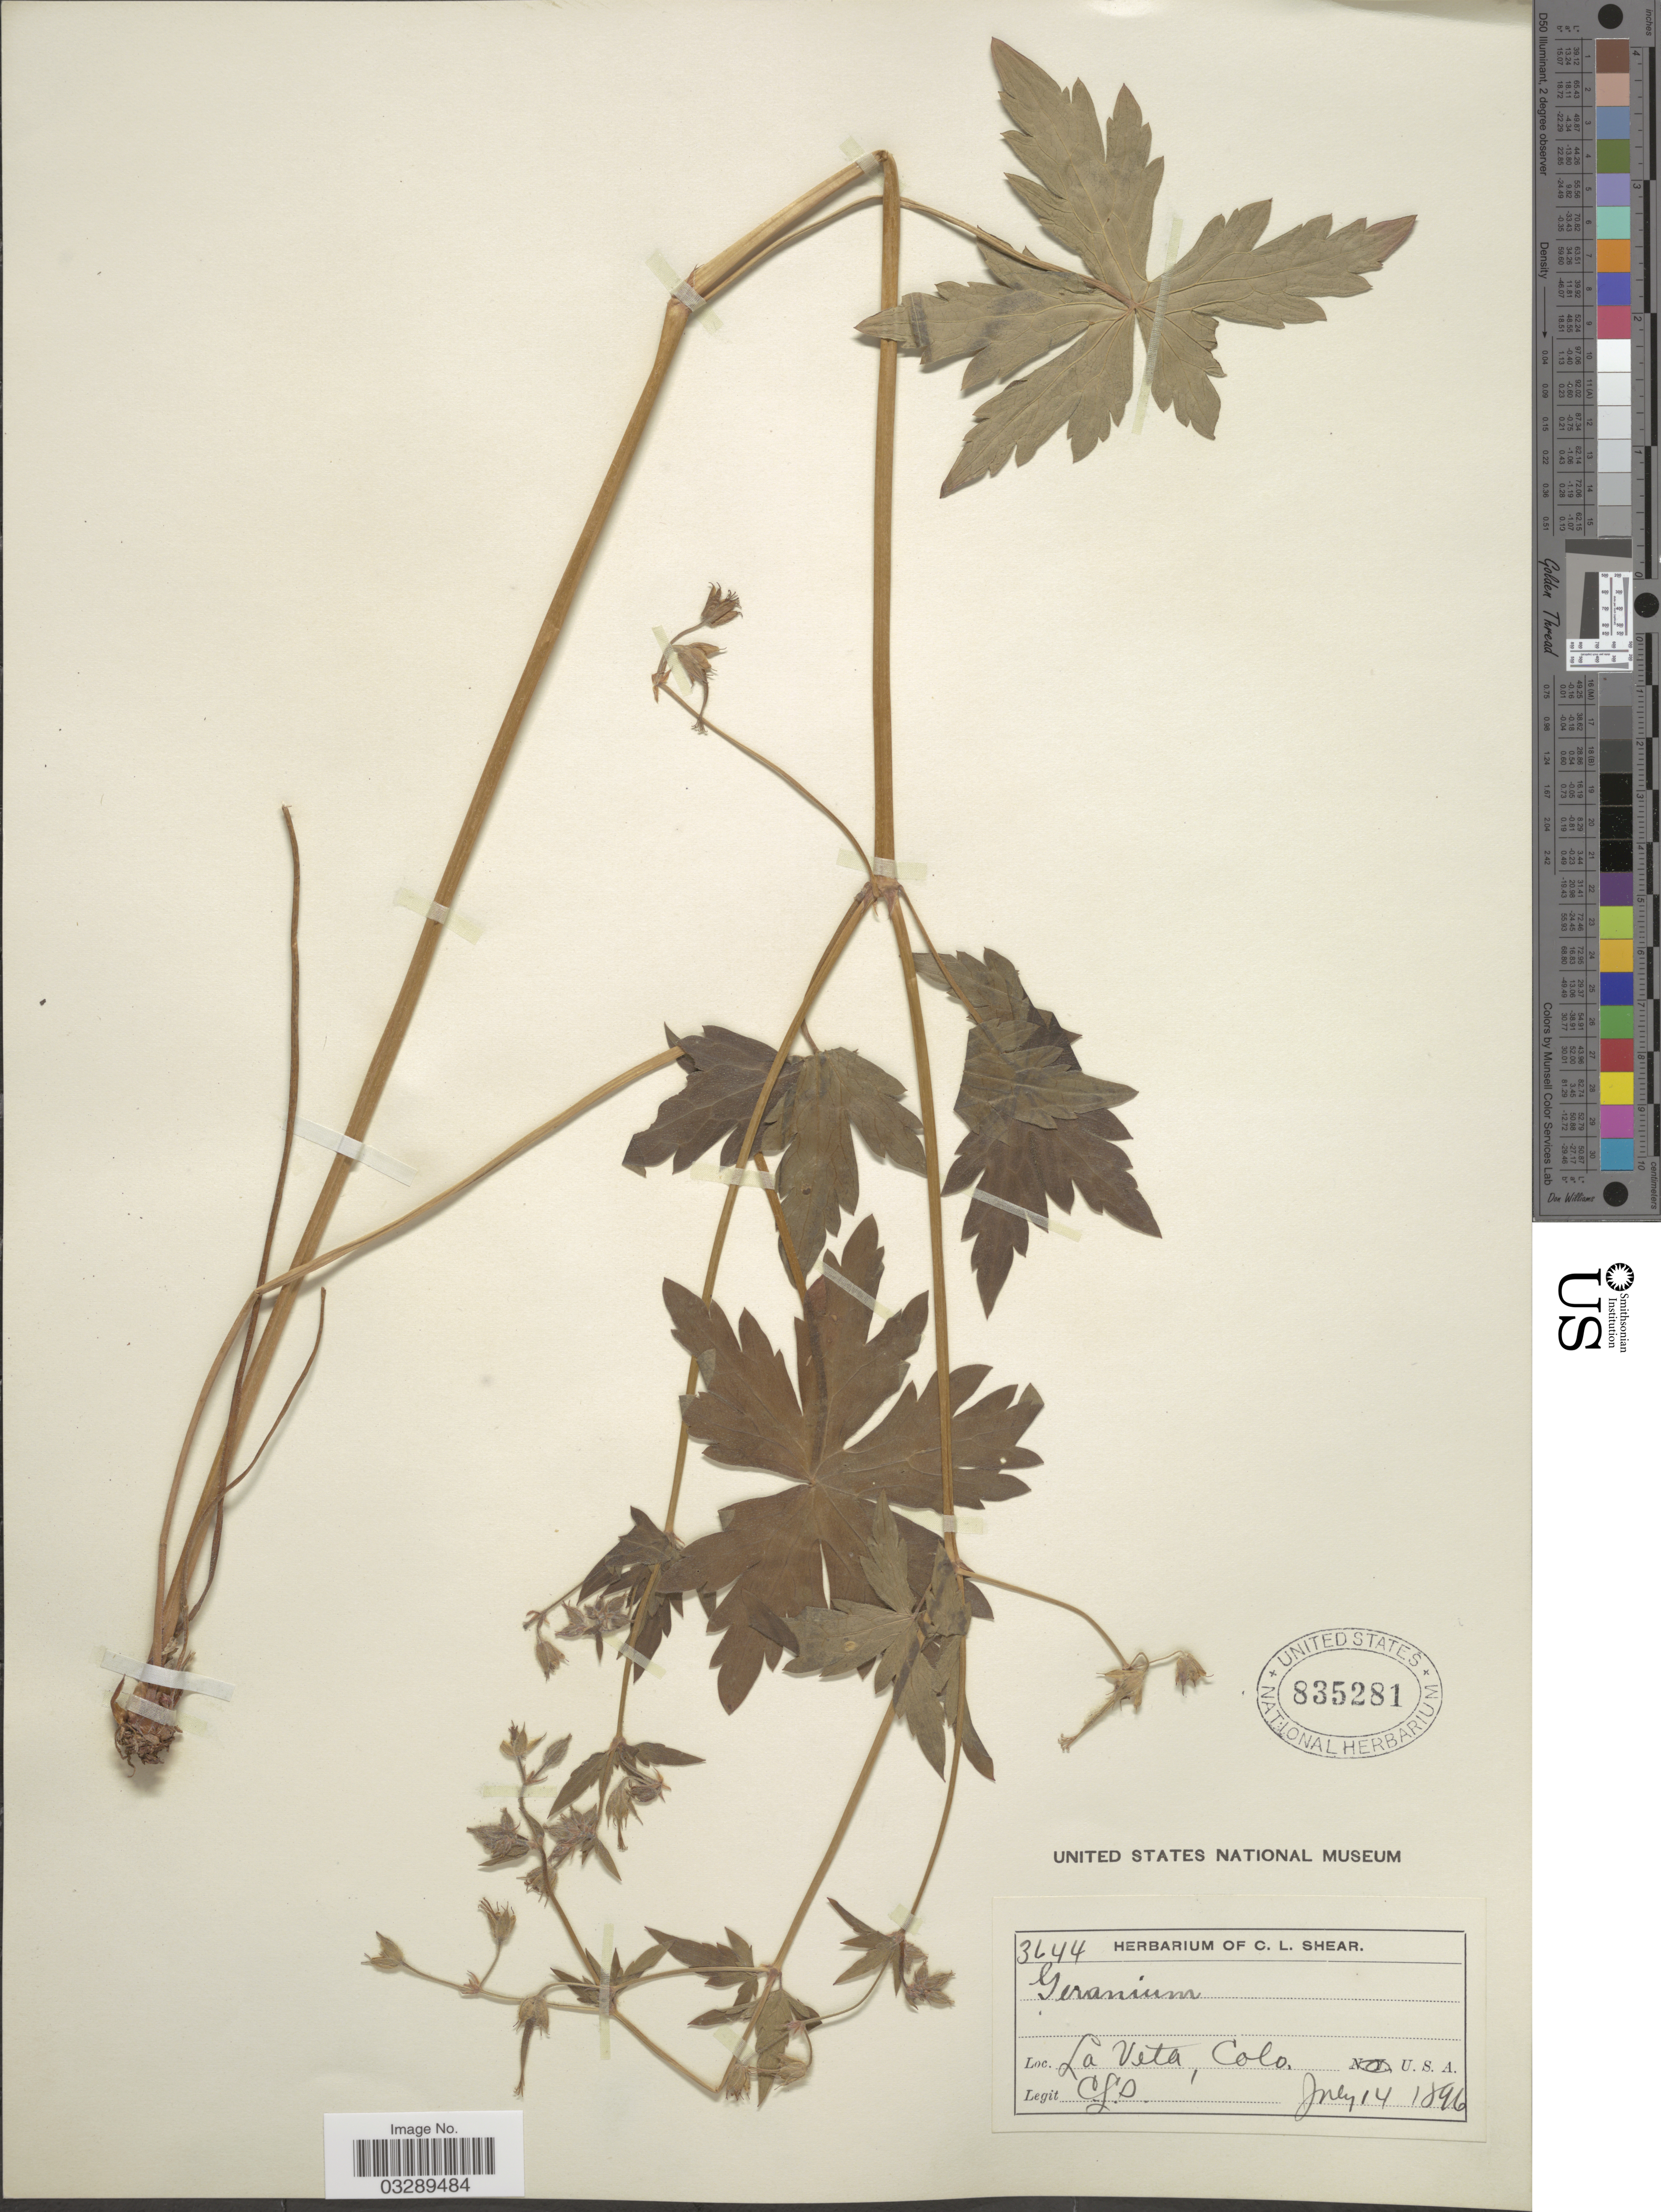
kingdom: Plantae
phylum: Tracheophyta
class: Magnoliopsida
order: Geraniales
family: Geraniaceae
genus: Geranium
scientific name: Geranium sp.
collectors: C. L. Shear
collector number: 3644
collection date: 1896-07-14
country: United States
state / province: Colorado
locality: La Veta.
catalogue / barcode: US 835281